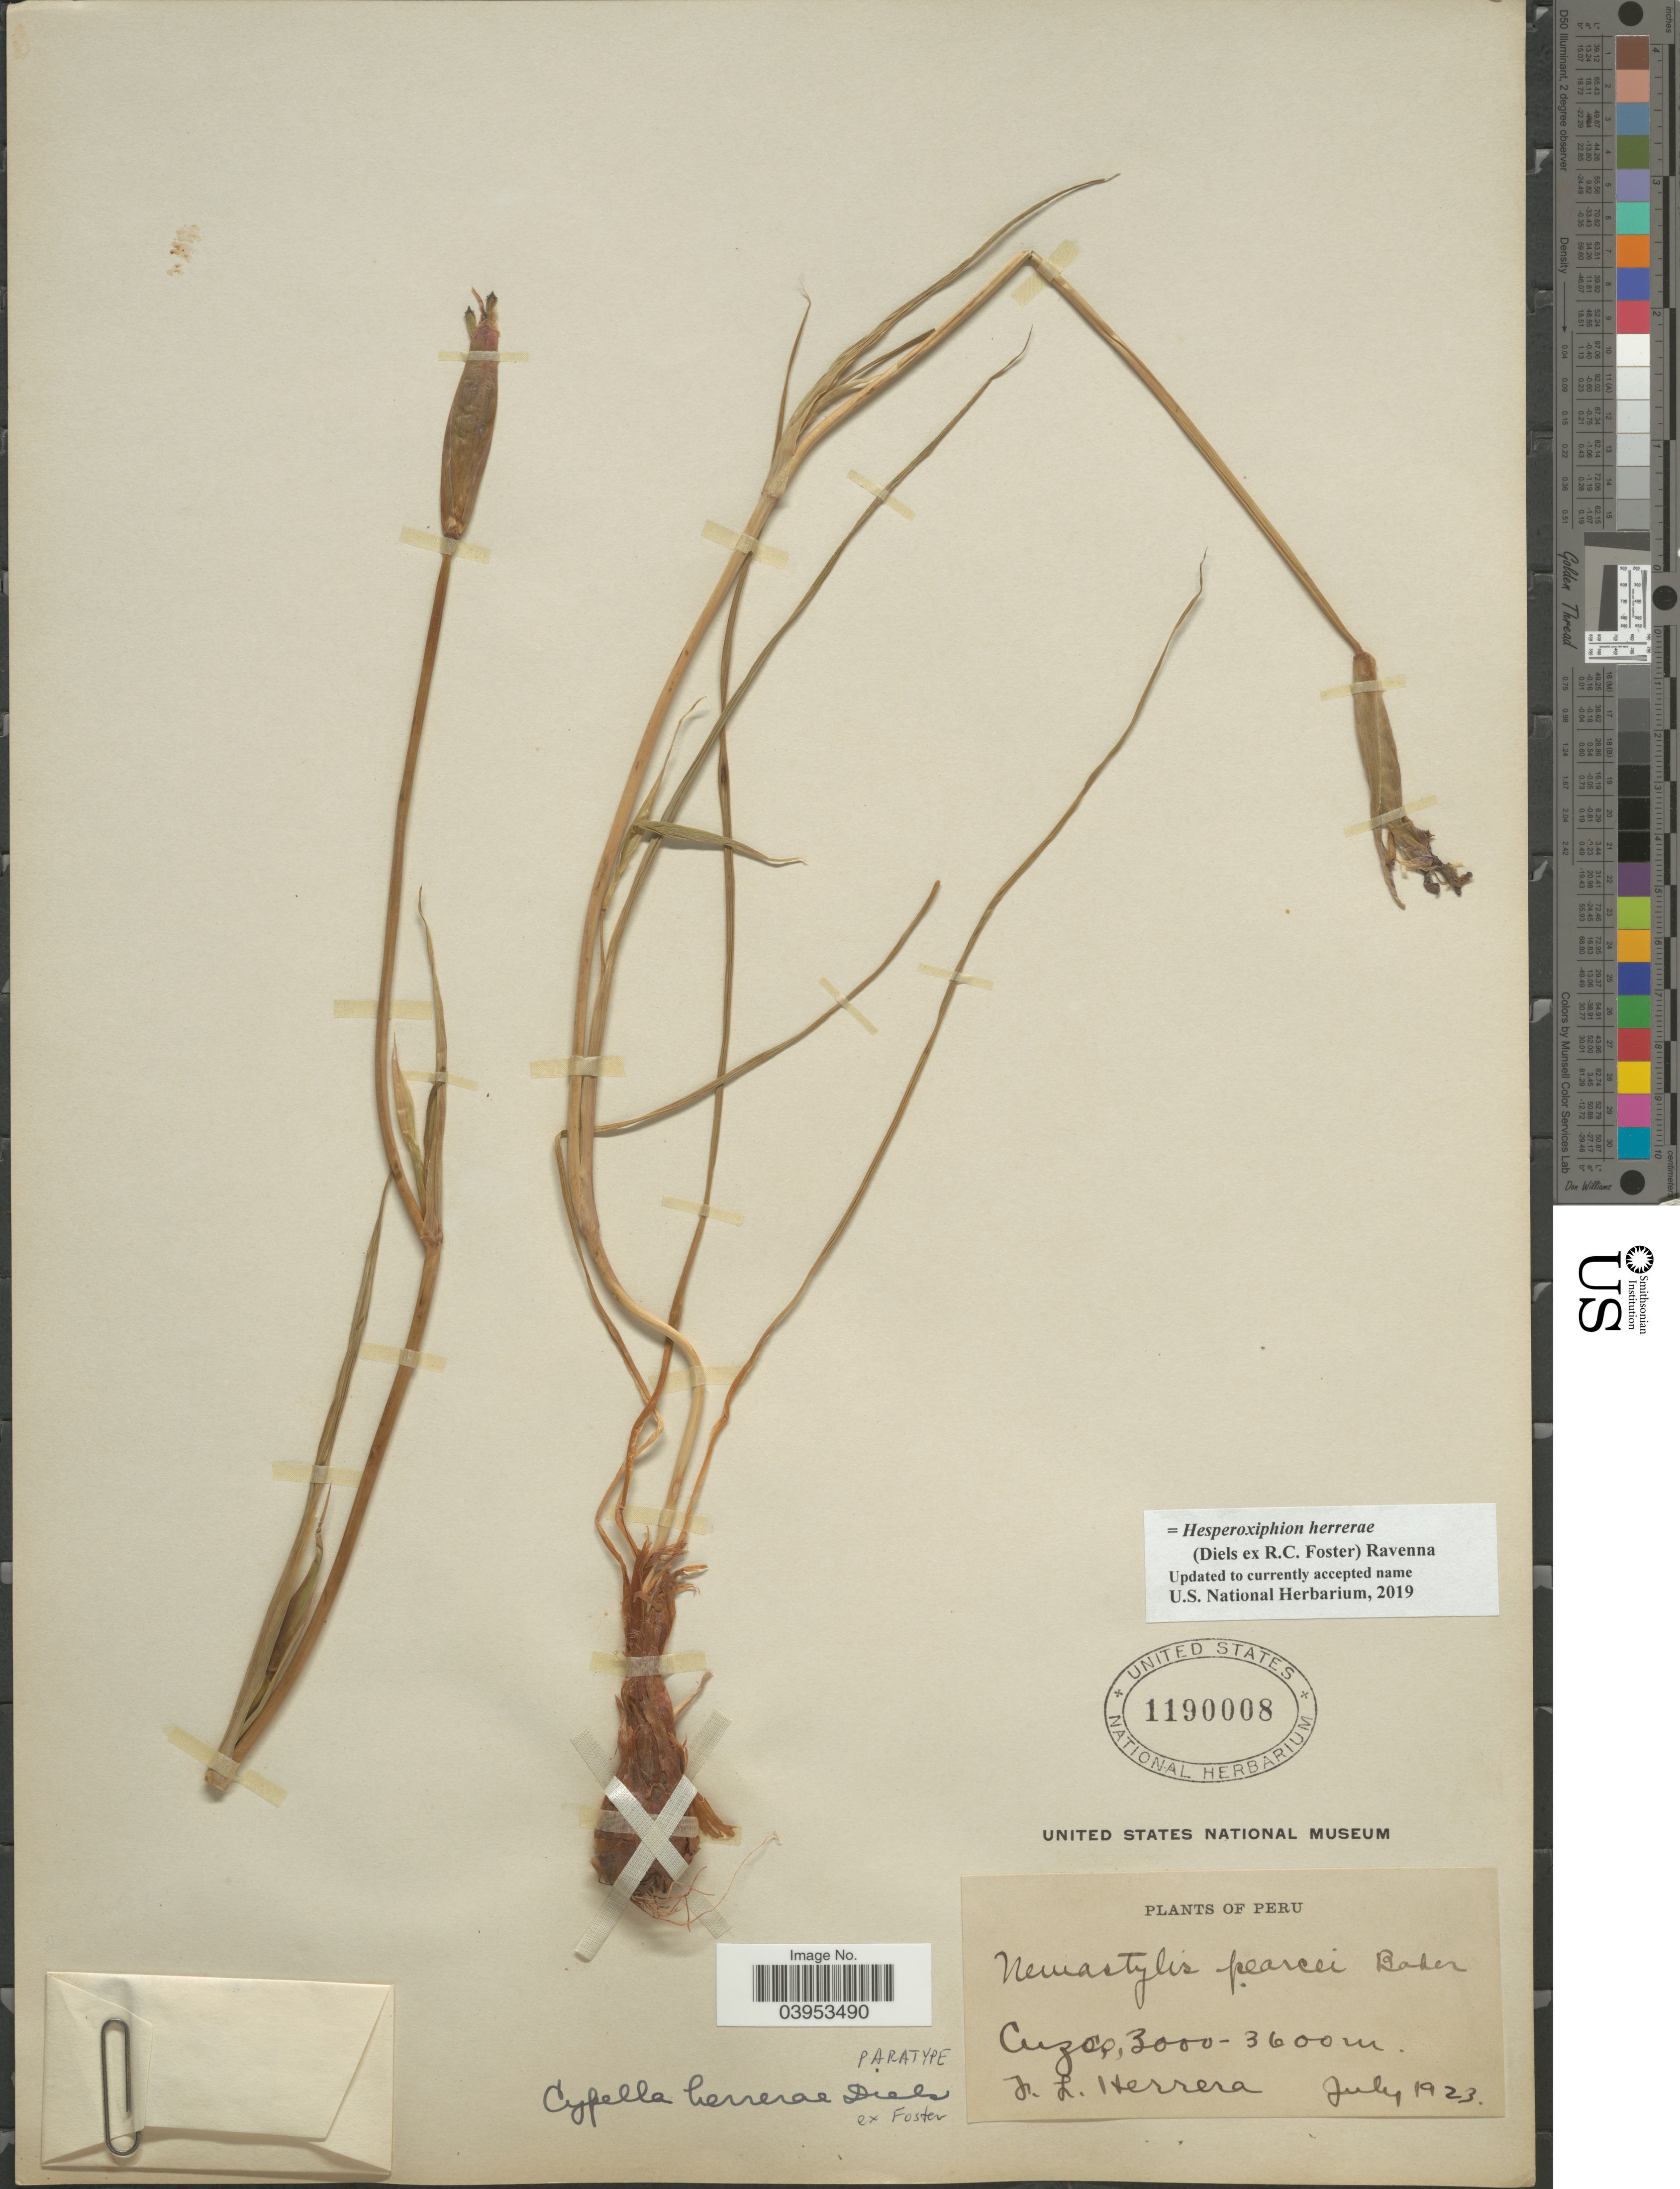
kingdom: Plantae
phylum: Tracheophyta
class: Liliopsida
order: Asparagales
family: Iridaceae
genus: Hesperoxiphion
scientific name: Hesperoxiphion herrerae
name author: (R.C. Foster) Ravenna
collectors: F. L. Herrera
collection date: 1923-07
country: Peru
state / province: Cusco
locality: Cuzco.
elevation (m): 3000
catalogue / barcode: US 1190008